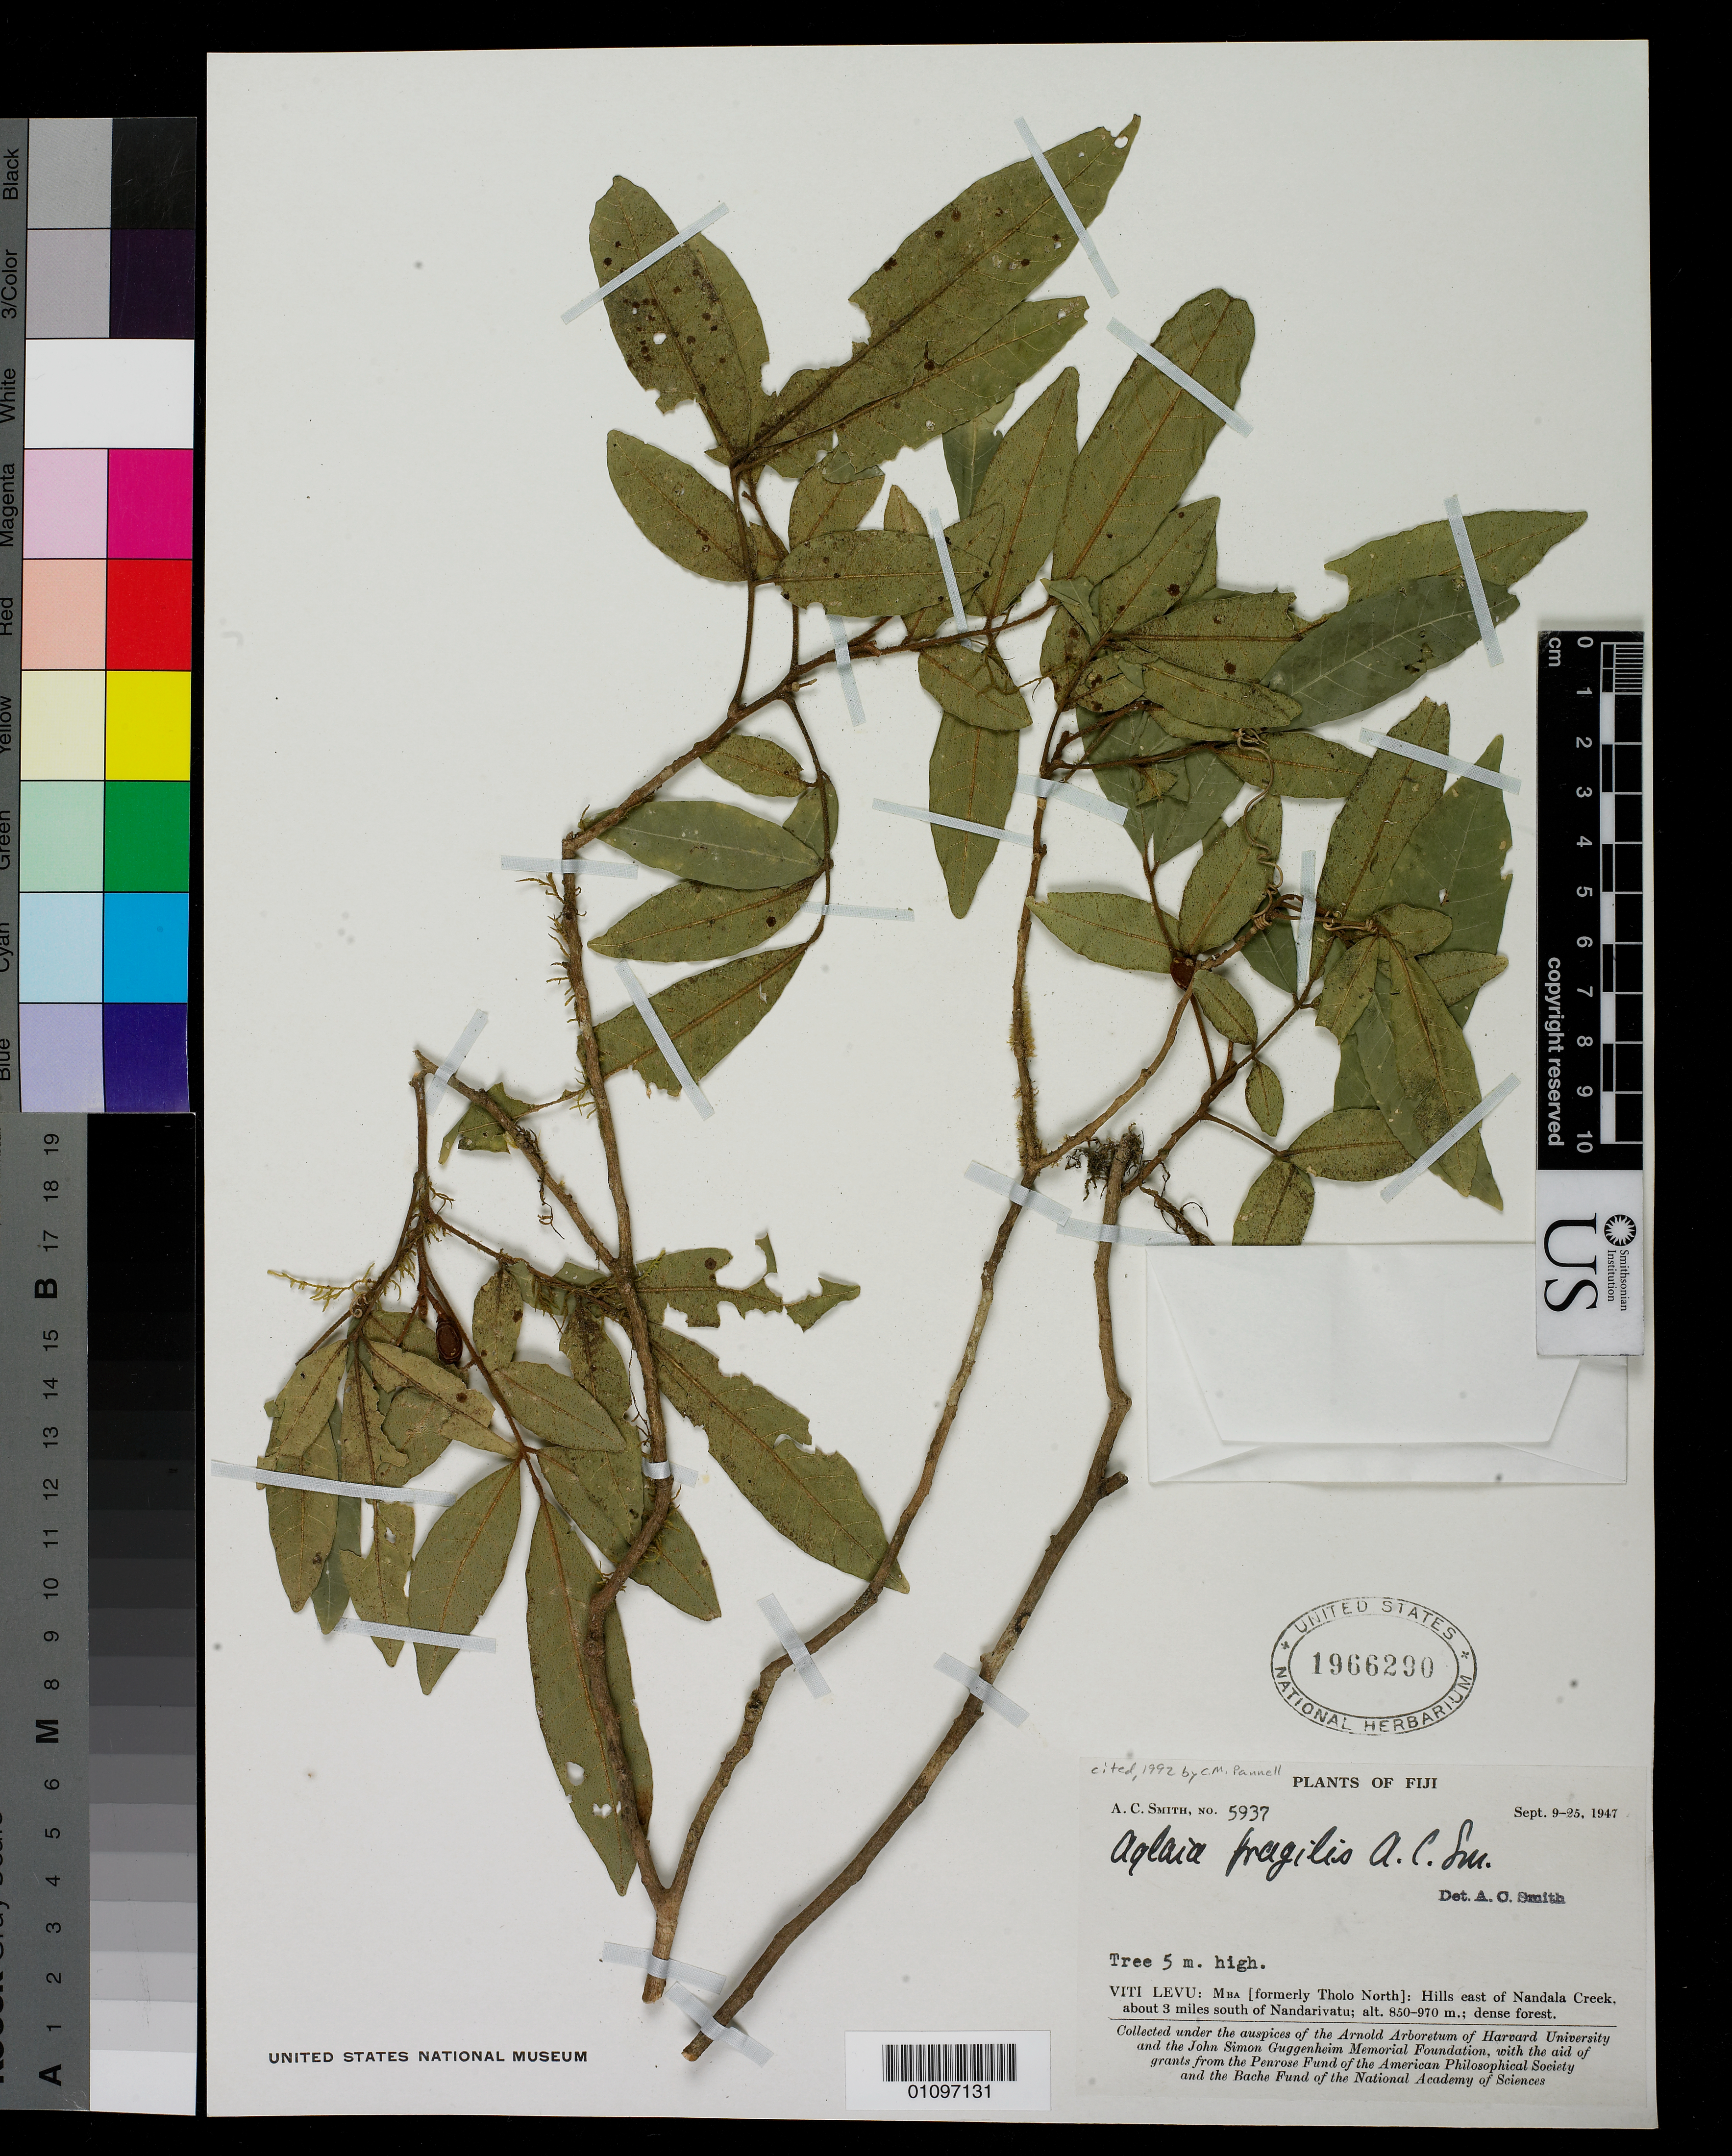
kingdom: Plantae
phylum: Tracheophyta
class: Magnoliopsida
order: Sapindales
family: Meliaceae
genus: Aglaia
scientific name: Aglaia fragilis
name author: A.C. Sm.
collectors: A. C. Smith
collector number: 5937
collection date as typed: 09 Sep 1947 to 25 Sep 1947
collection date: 1947-09-09/1947-09-25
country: Fiji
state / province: Western Division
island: Viti Levu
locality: Mba Prov., e of nandala creek, s of nandarivatu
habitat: Dense Forest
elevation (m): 850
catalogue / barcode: US 1966290